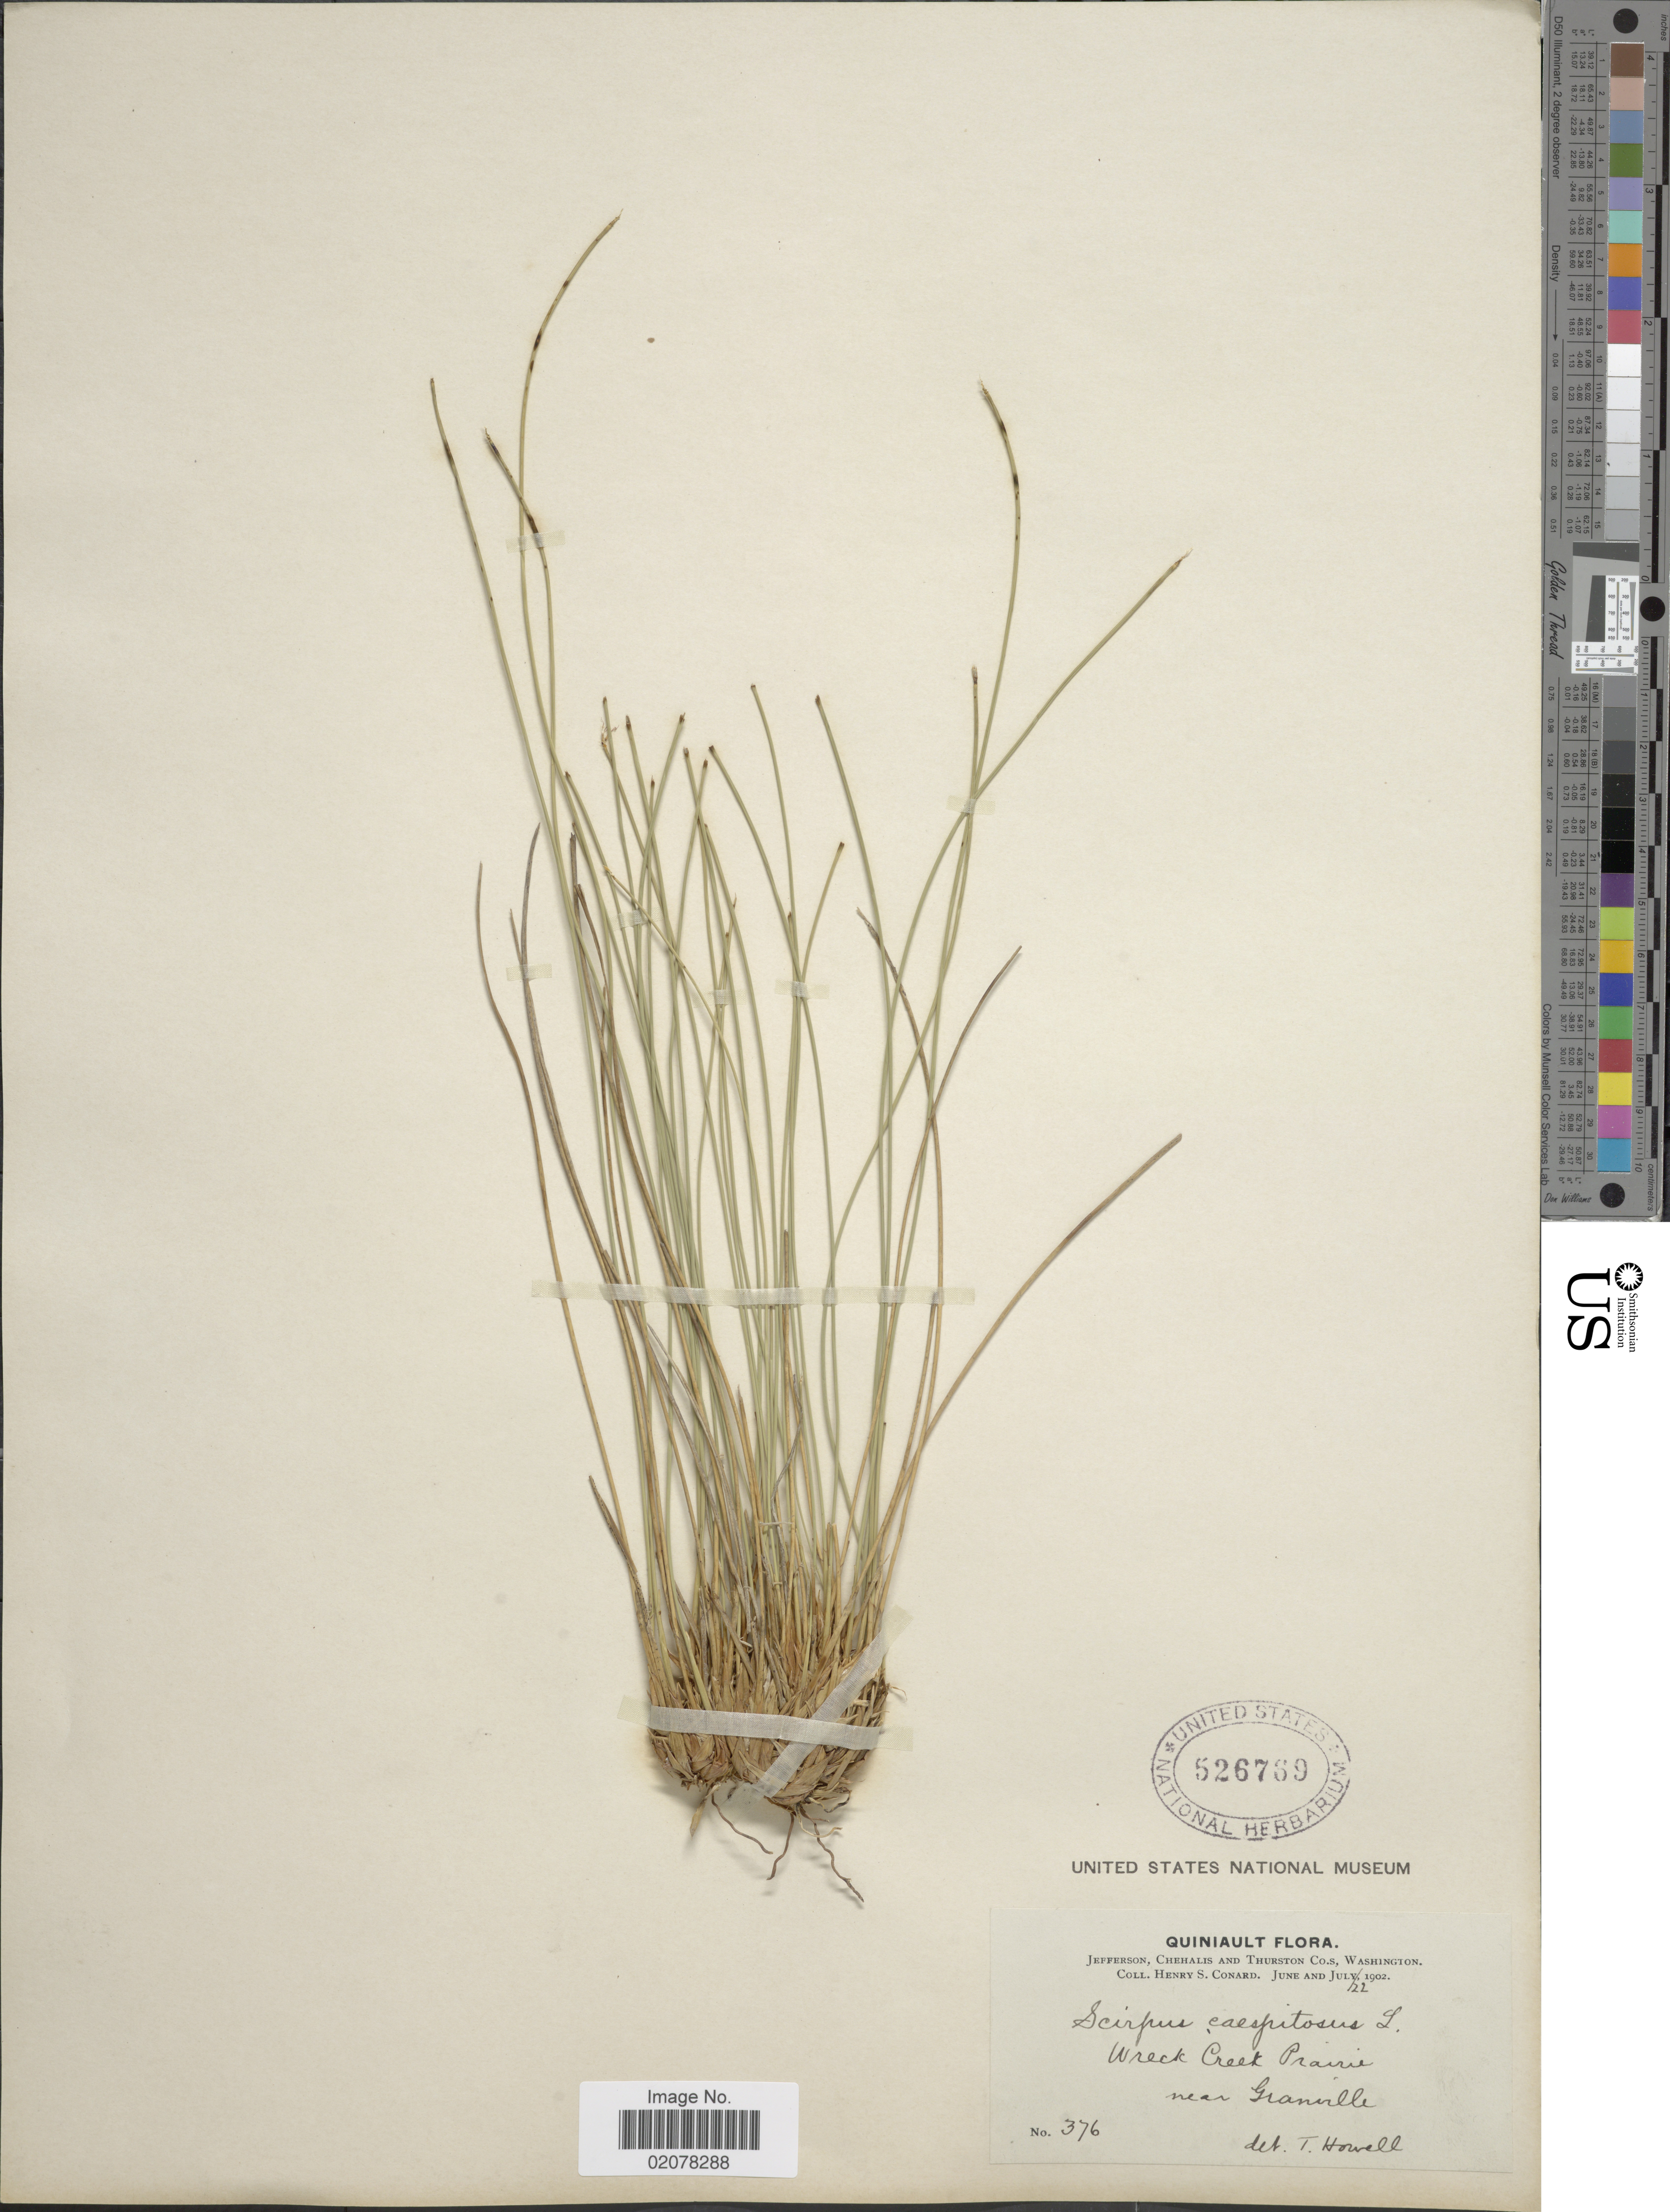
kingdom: Plantae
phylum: Tracheophyta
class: Liliopsida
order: Poales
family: Cyperaceae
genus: Trichophorum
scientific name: Trichophorum cespitosum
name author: (L.) Hartm.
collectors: H. S. Conard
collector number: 376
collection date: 1902-07-22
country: United States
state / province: Washington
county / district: Thurston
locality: Quiniault, Jefferson, Chehalis and Thurston Co.s, Wreck Creek Prairie, near Granville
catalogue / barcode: US 526769